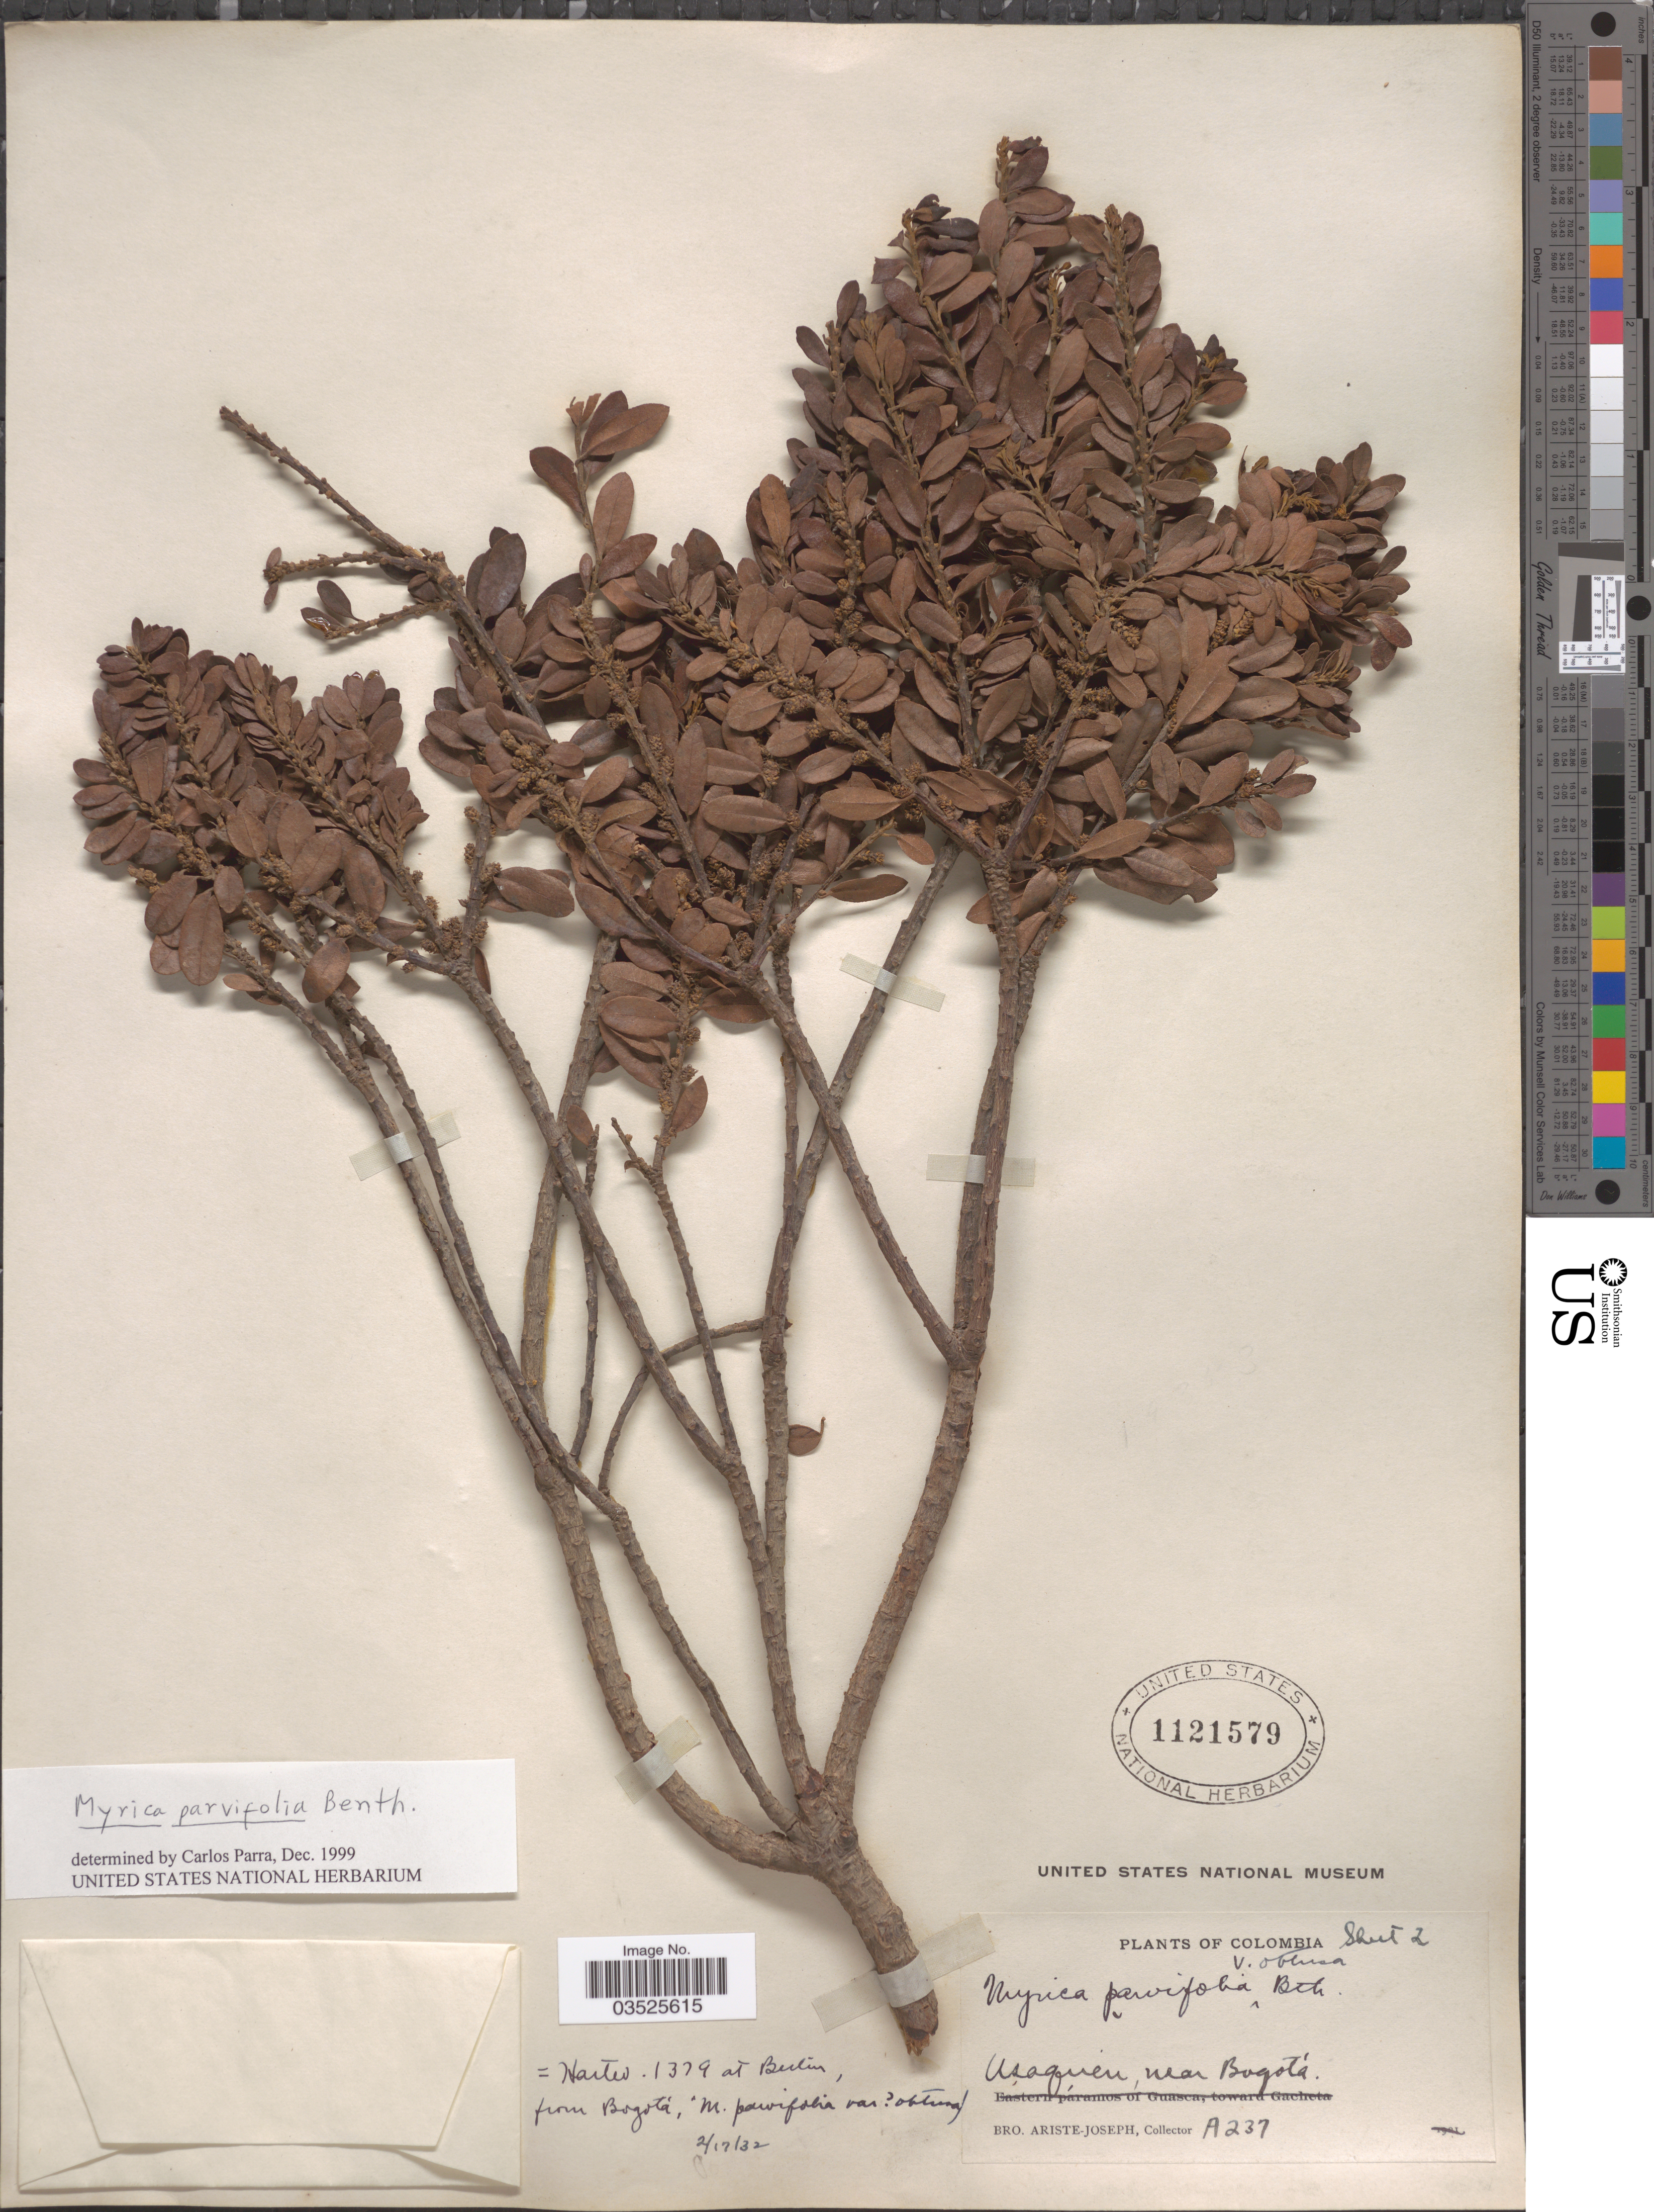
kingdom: Plantae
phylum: Tracheophyta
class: Magnoliopsida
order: Fagales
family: Myricaceae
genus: Morella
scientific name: Morella parvifolia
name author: (Benth.) Parra-Os.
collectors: Bro. Ariste-Joseph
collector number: A237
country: Colombia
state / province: Bogota D.C.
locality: Usaquen, near Bogotá.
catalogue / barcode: US 1121579